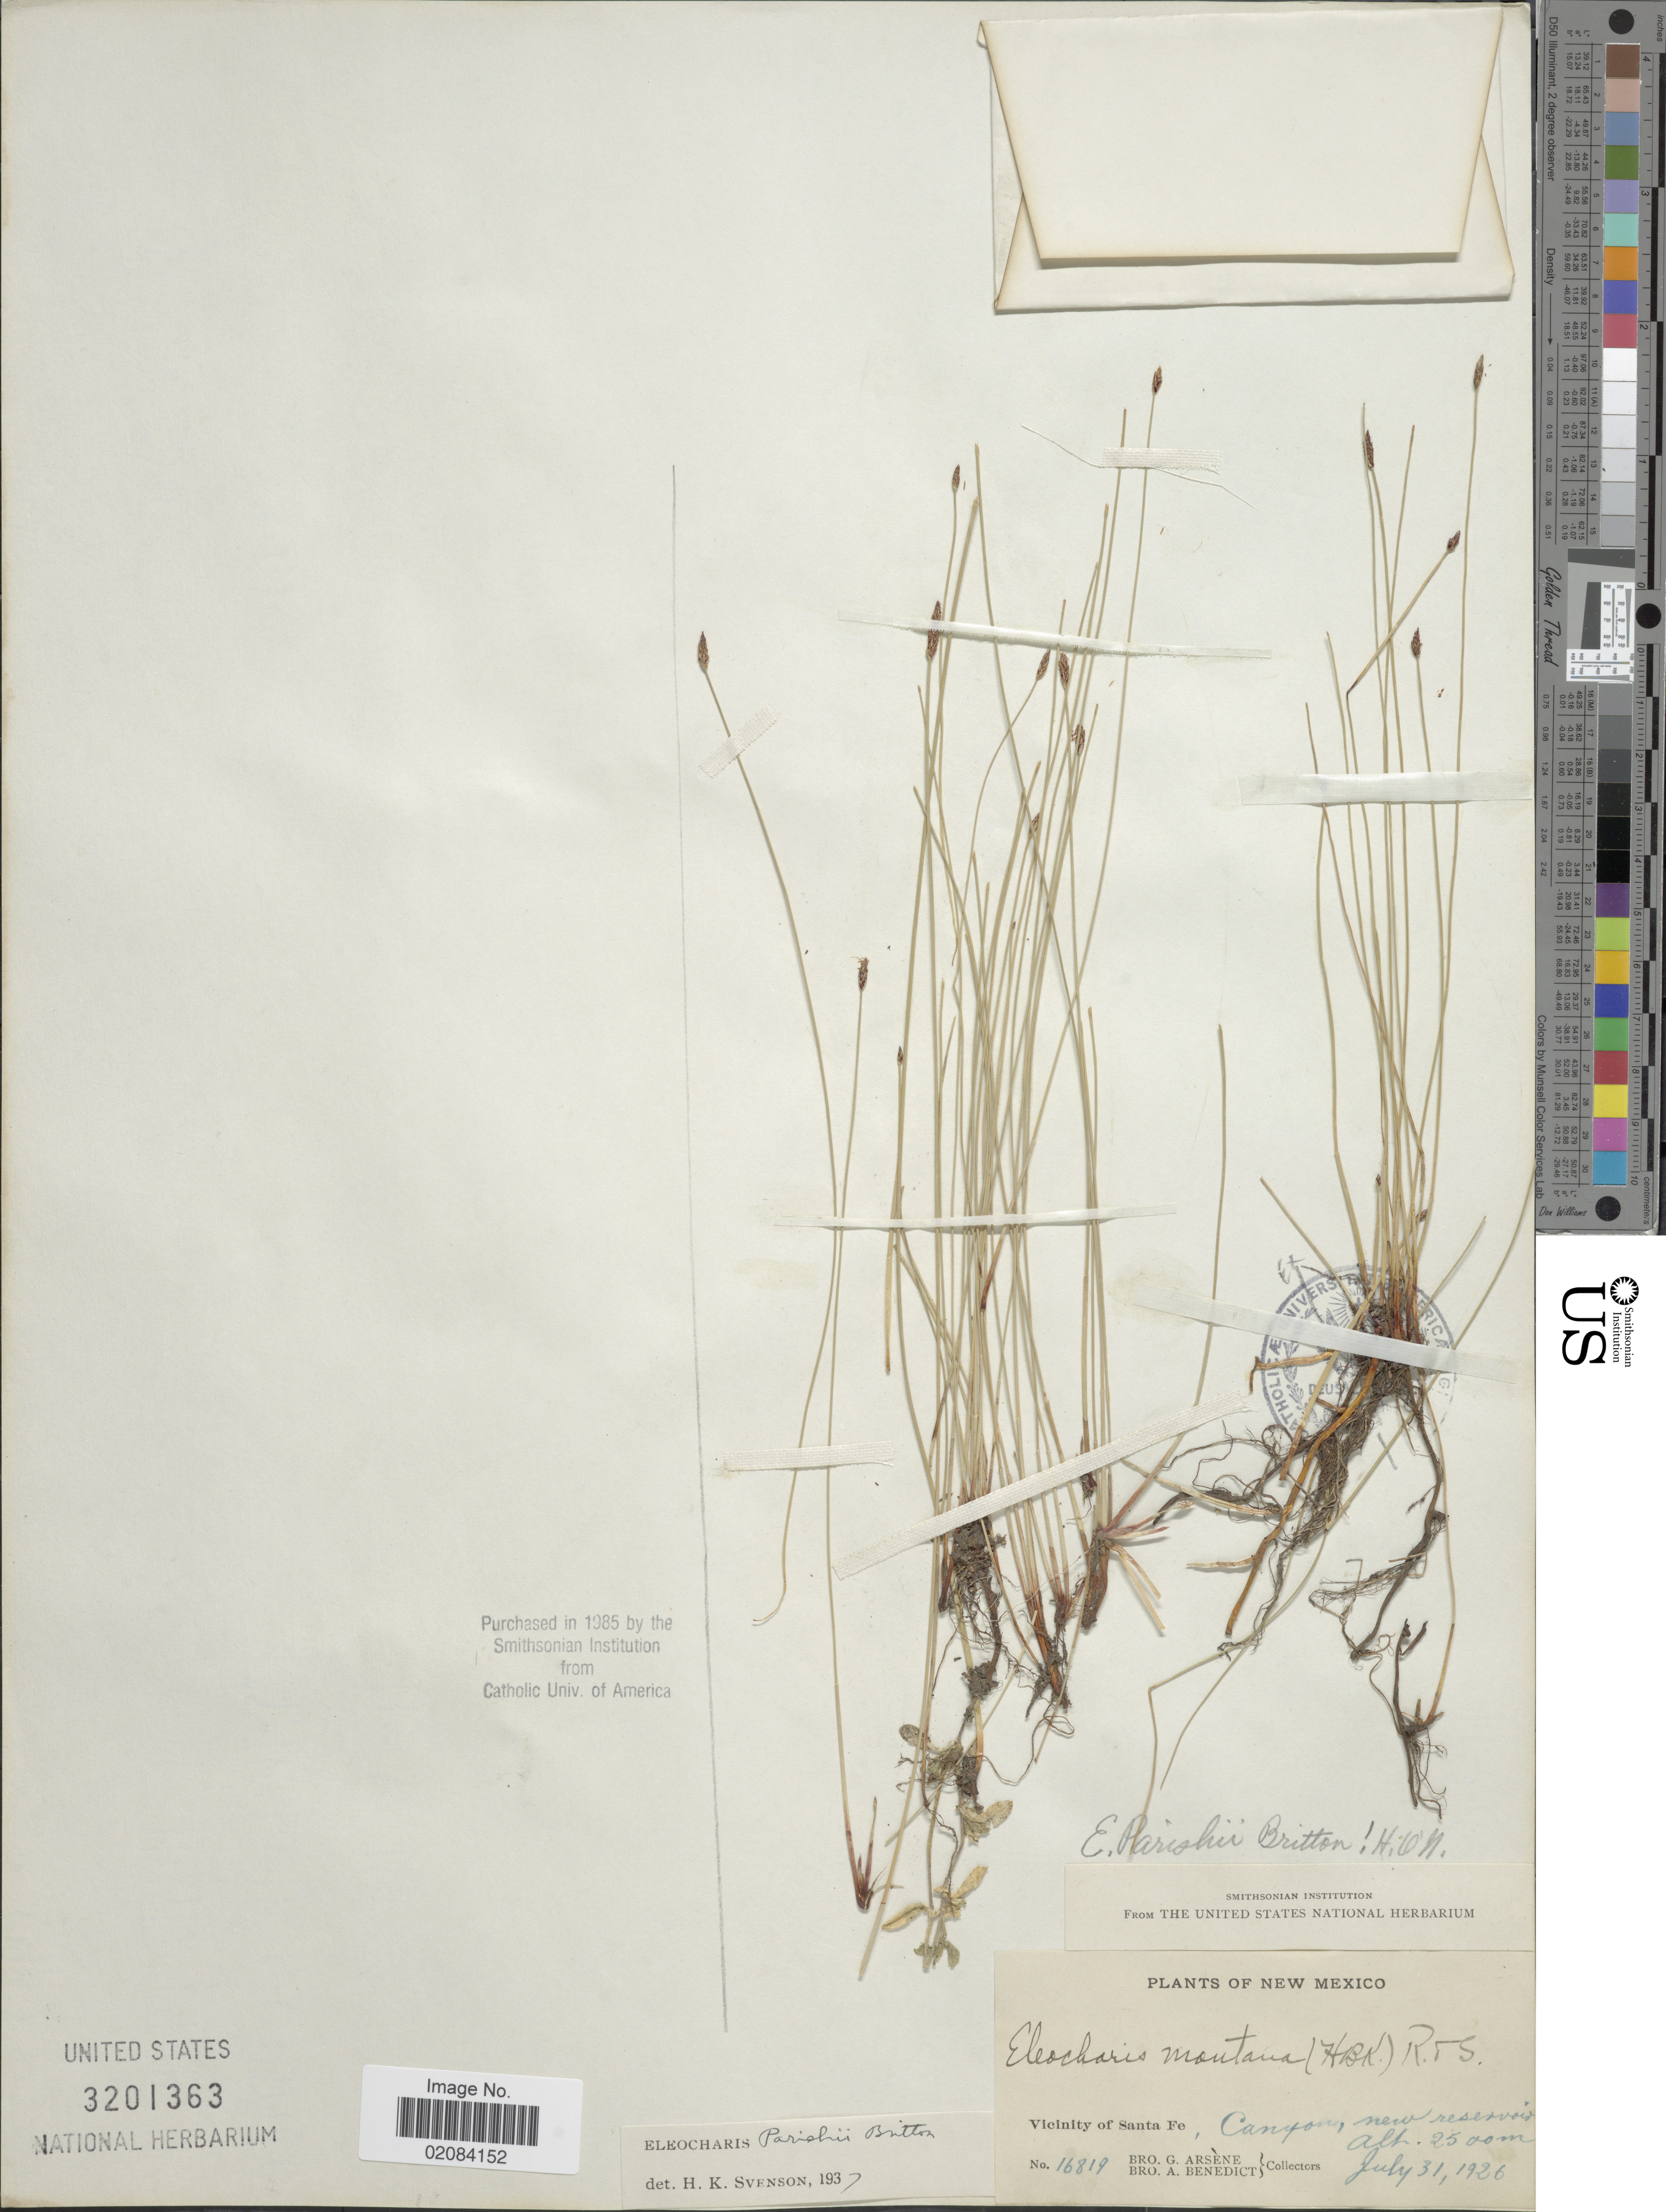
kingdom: Plantae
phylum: Tracheophyta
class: Liliopsida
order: Poales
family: Cyperaceae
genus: Eleocharis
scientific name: Eleocharis parishii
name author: Britton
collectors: Bro. G. Arsène & Bro. Benedict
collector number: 16819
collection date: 1926-07-31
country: United States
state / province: New Mexico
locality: Vicinity of Santa Fe, canyon, new reservoir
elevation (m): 2500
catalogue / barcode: US 3201363